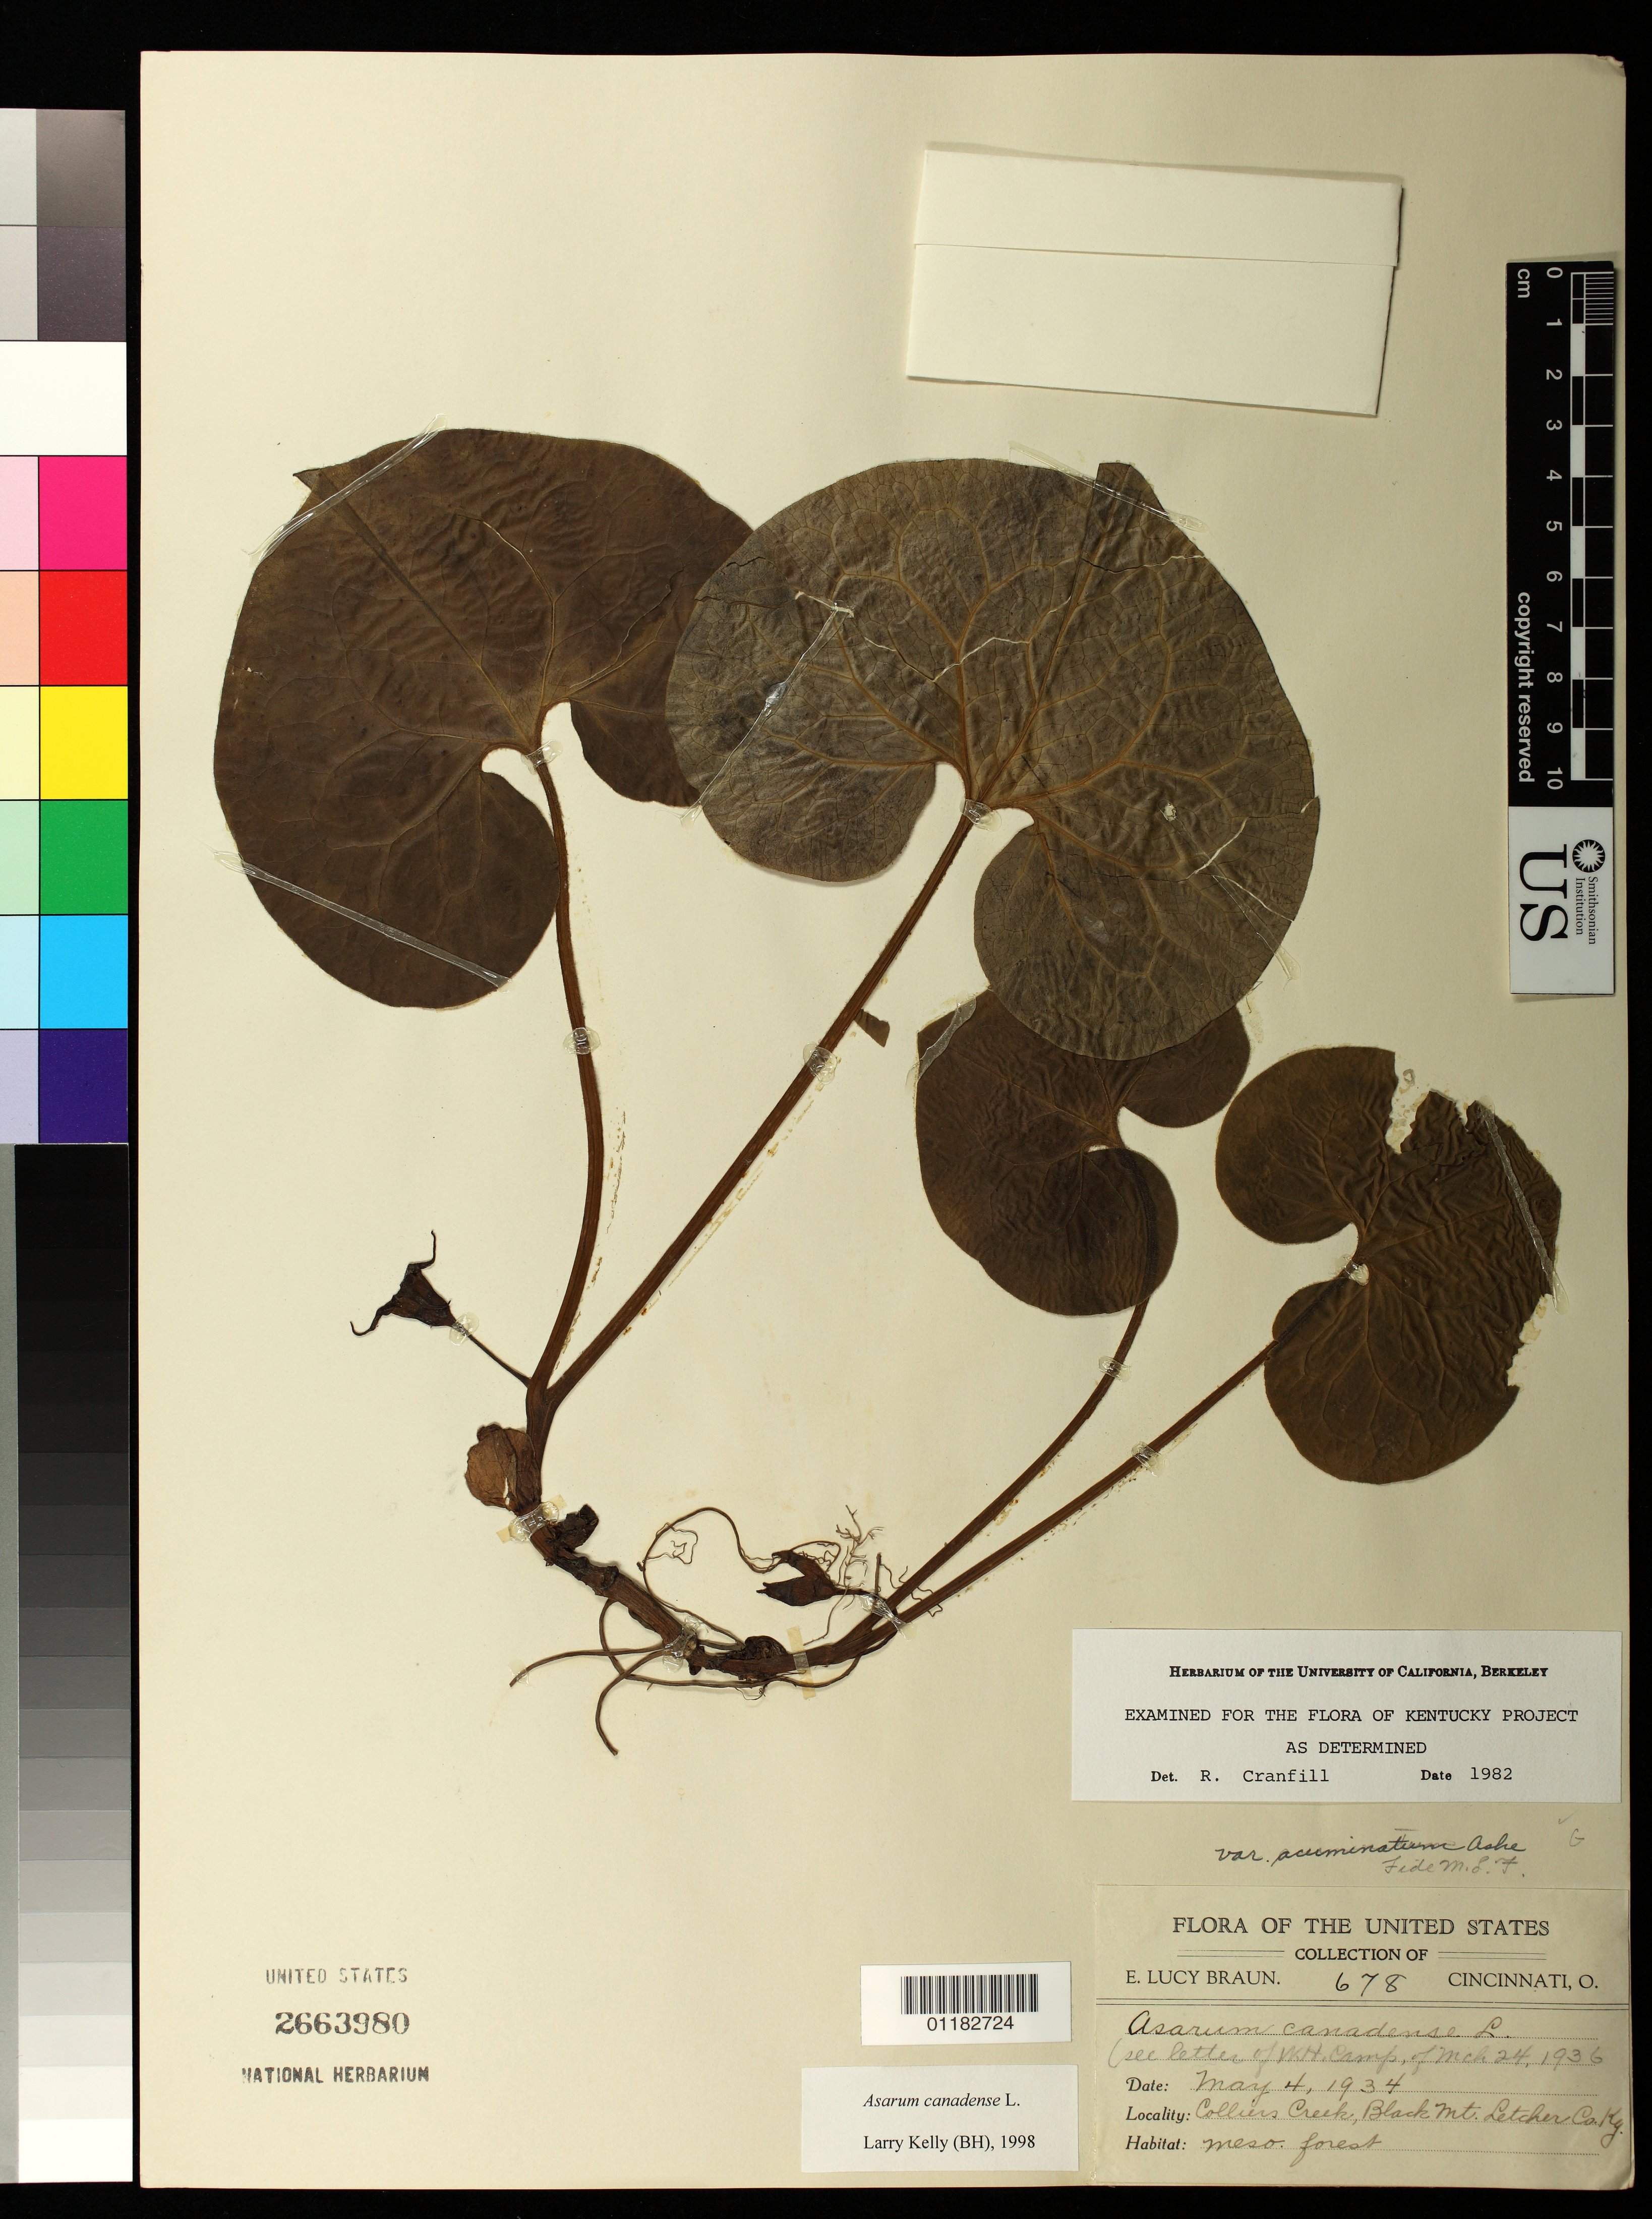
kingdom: Plantae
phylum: Tracheophyta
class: Magnoliopsida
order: Piperales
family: Aristolochiaceae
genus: Asarum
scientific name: Asarum canadense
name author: L.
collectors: E. L. Braun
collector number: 678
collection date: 1934-05-04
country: United States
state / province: Kentucky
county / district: Letcher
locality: Colliers Creek, Black Mountain, Letcher County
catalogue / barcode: US 2663980